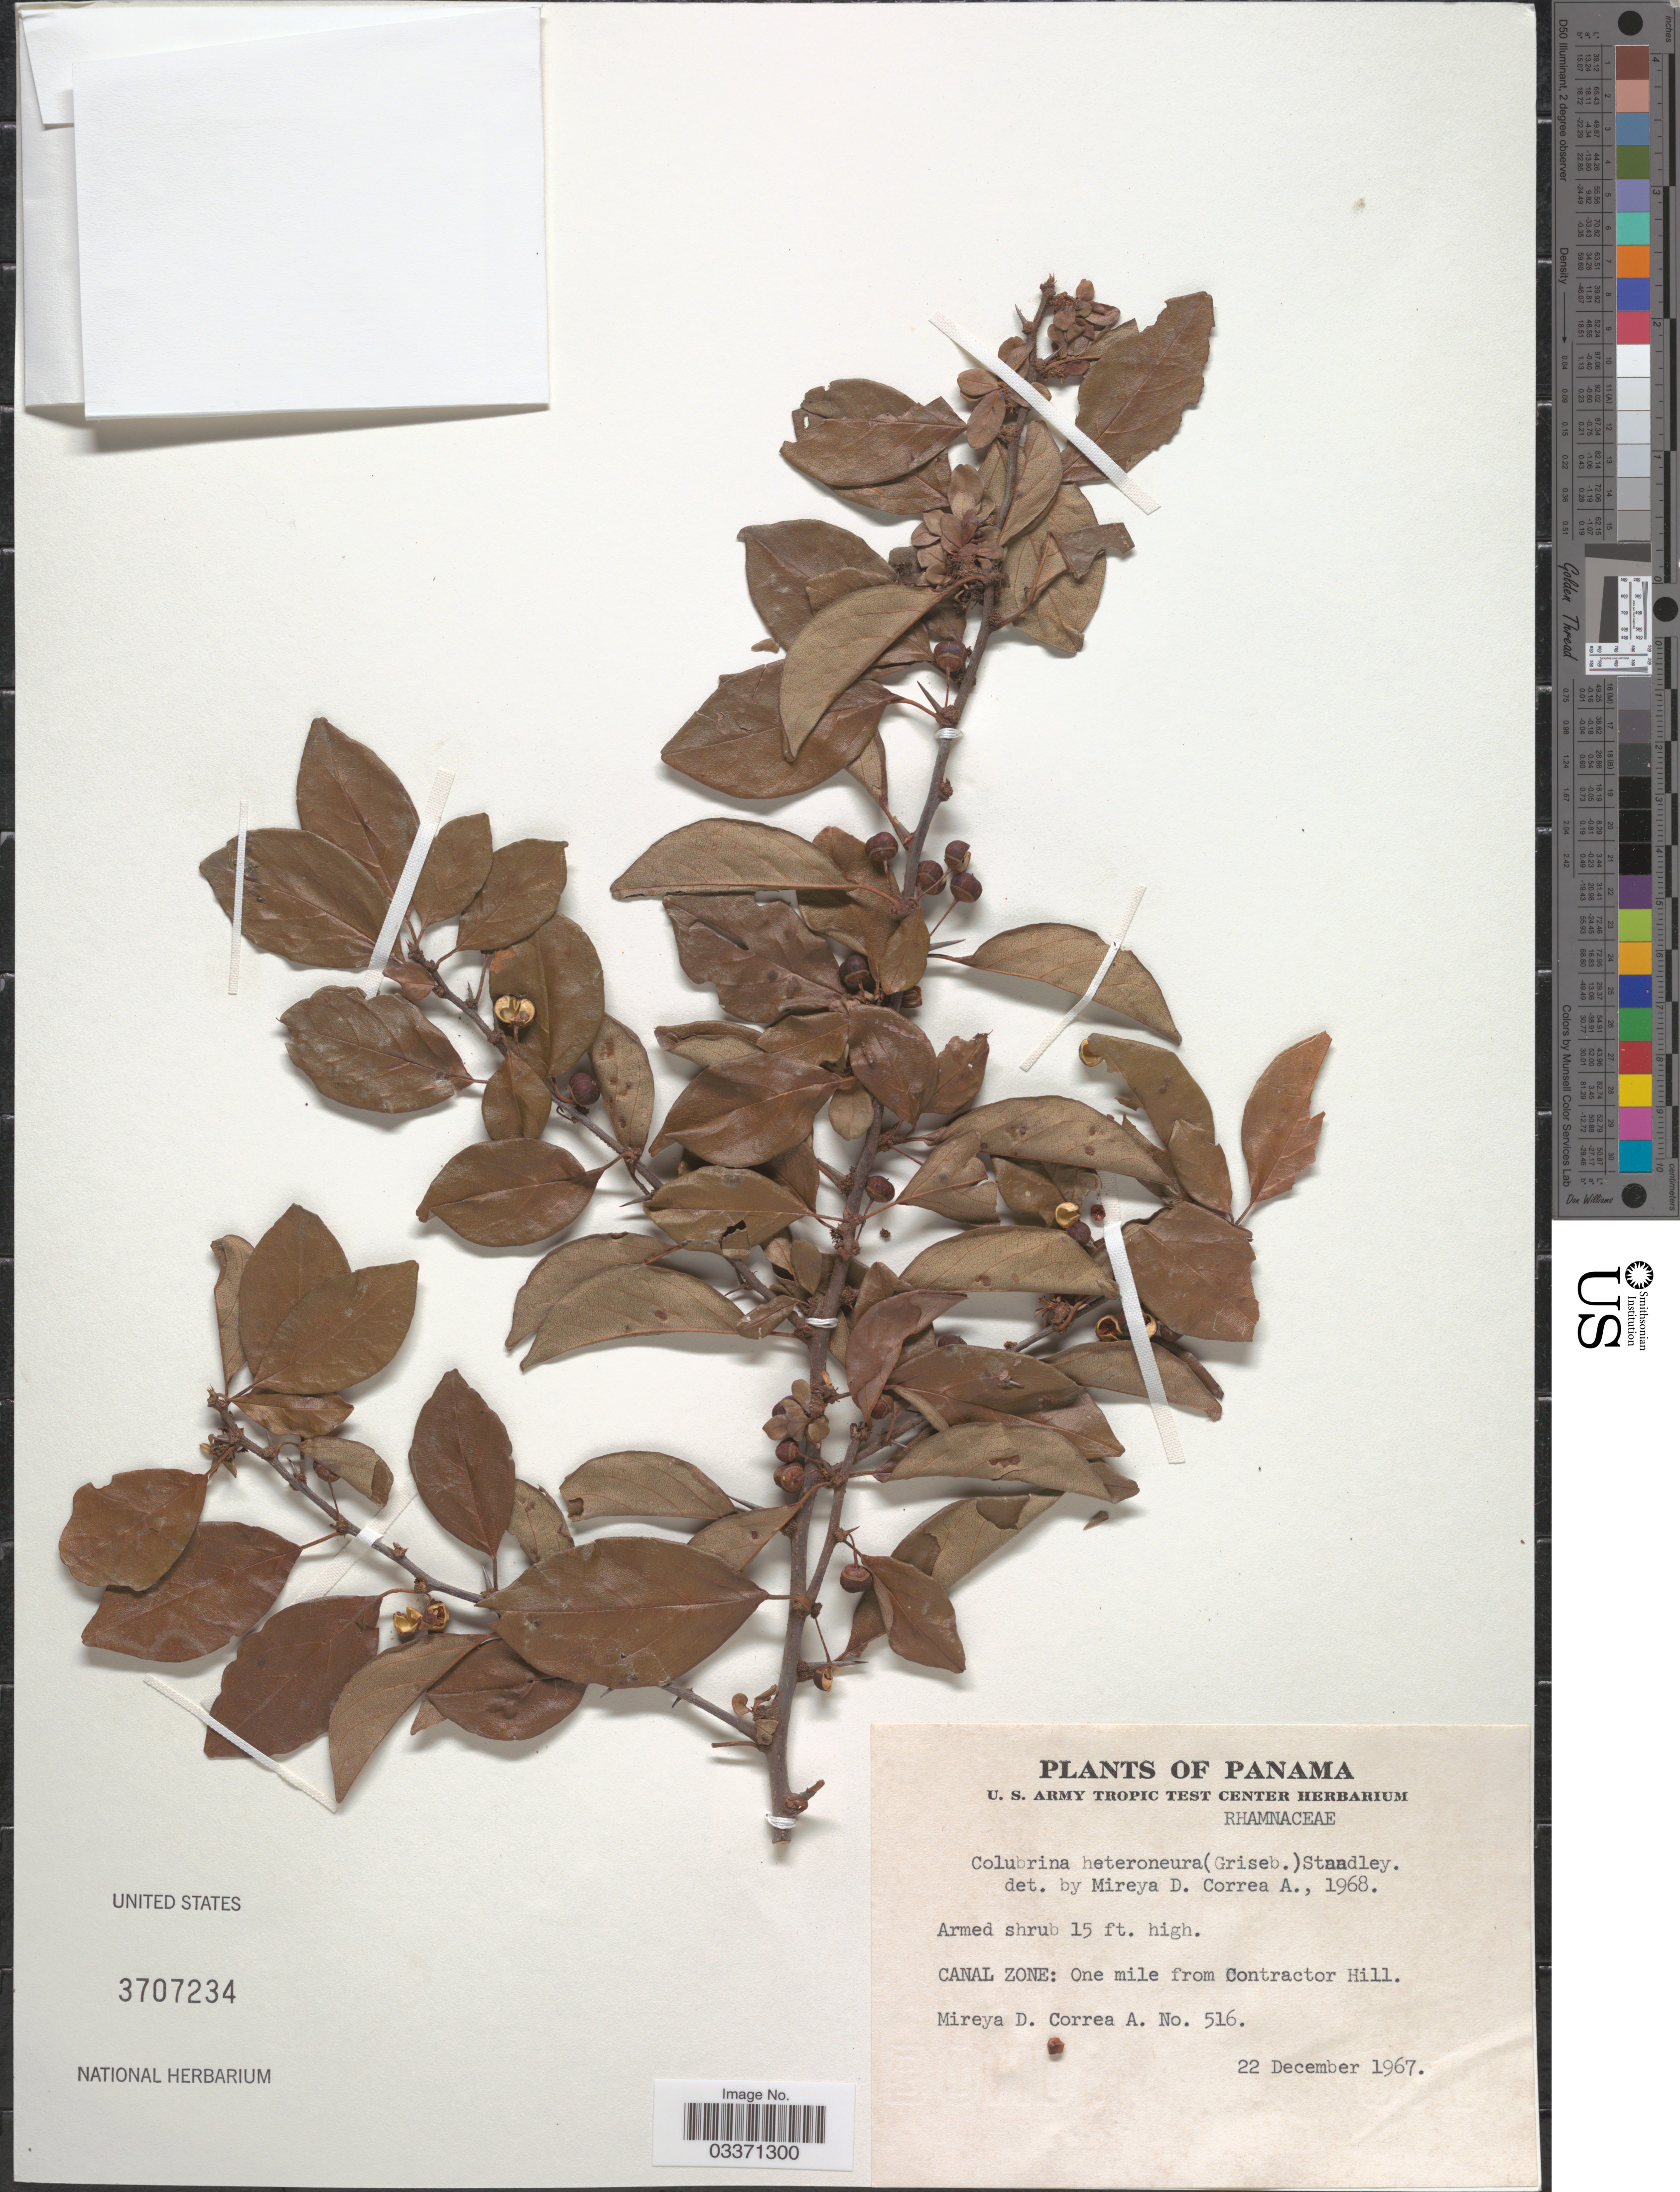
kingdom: Plantae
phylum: Tracheophyta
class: Magnoliopsida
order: Rosales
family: Rhamnaceae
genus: Colubrina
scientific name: Colubrina heteroneura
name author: (Griseb.) Standl.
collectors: M. D. Corrêa-A.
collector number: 516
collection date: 1967-12-22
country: Panama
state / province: Colón / Panamá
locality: Canal Zone: One mile from Contractor Hill.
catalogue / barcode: US 3707234